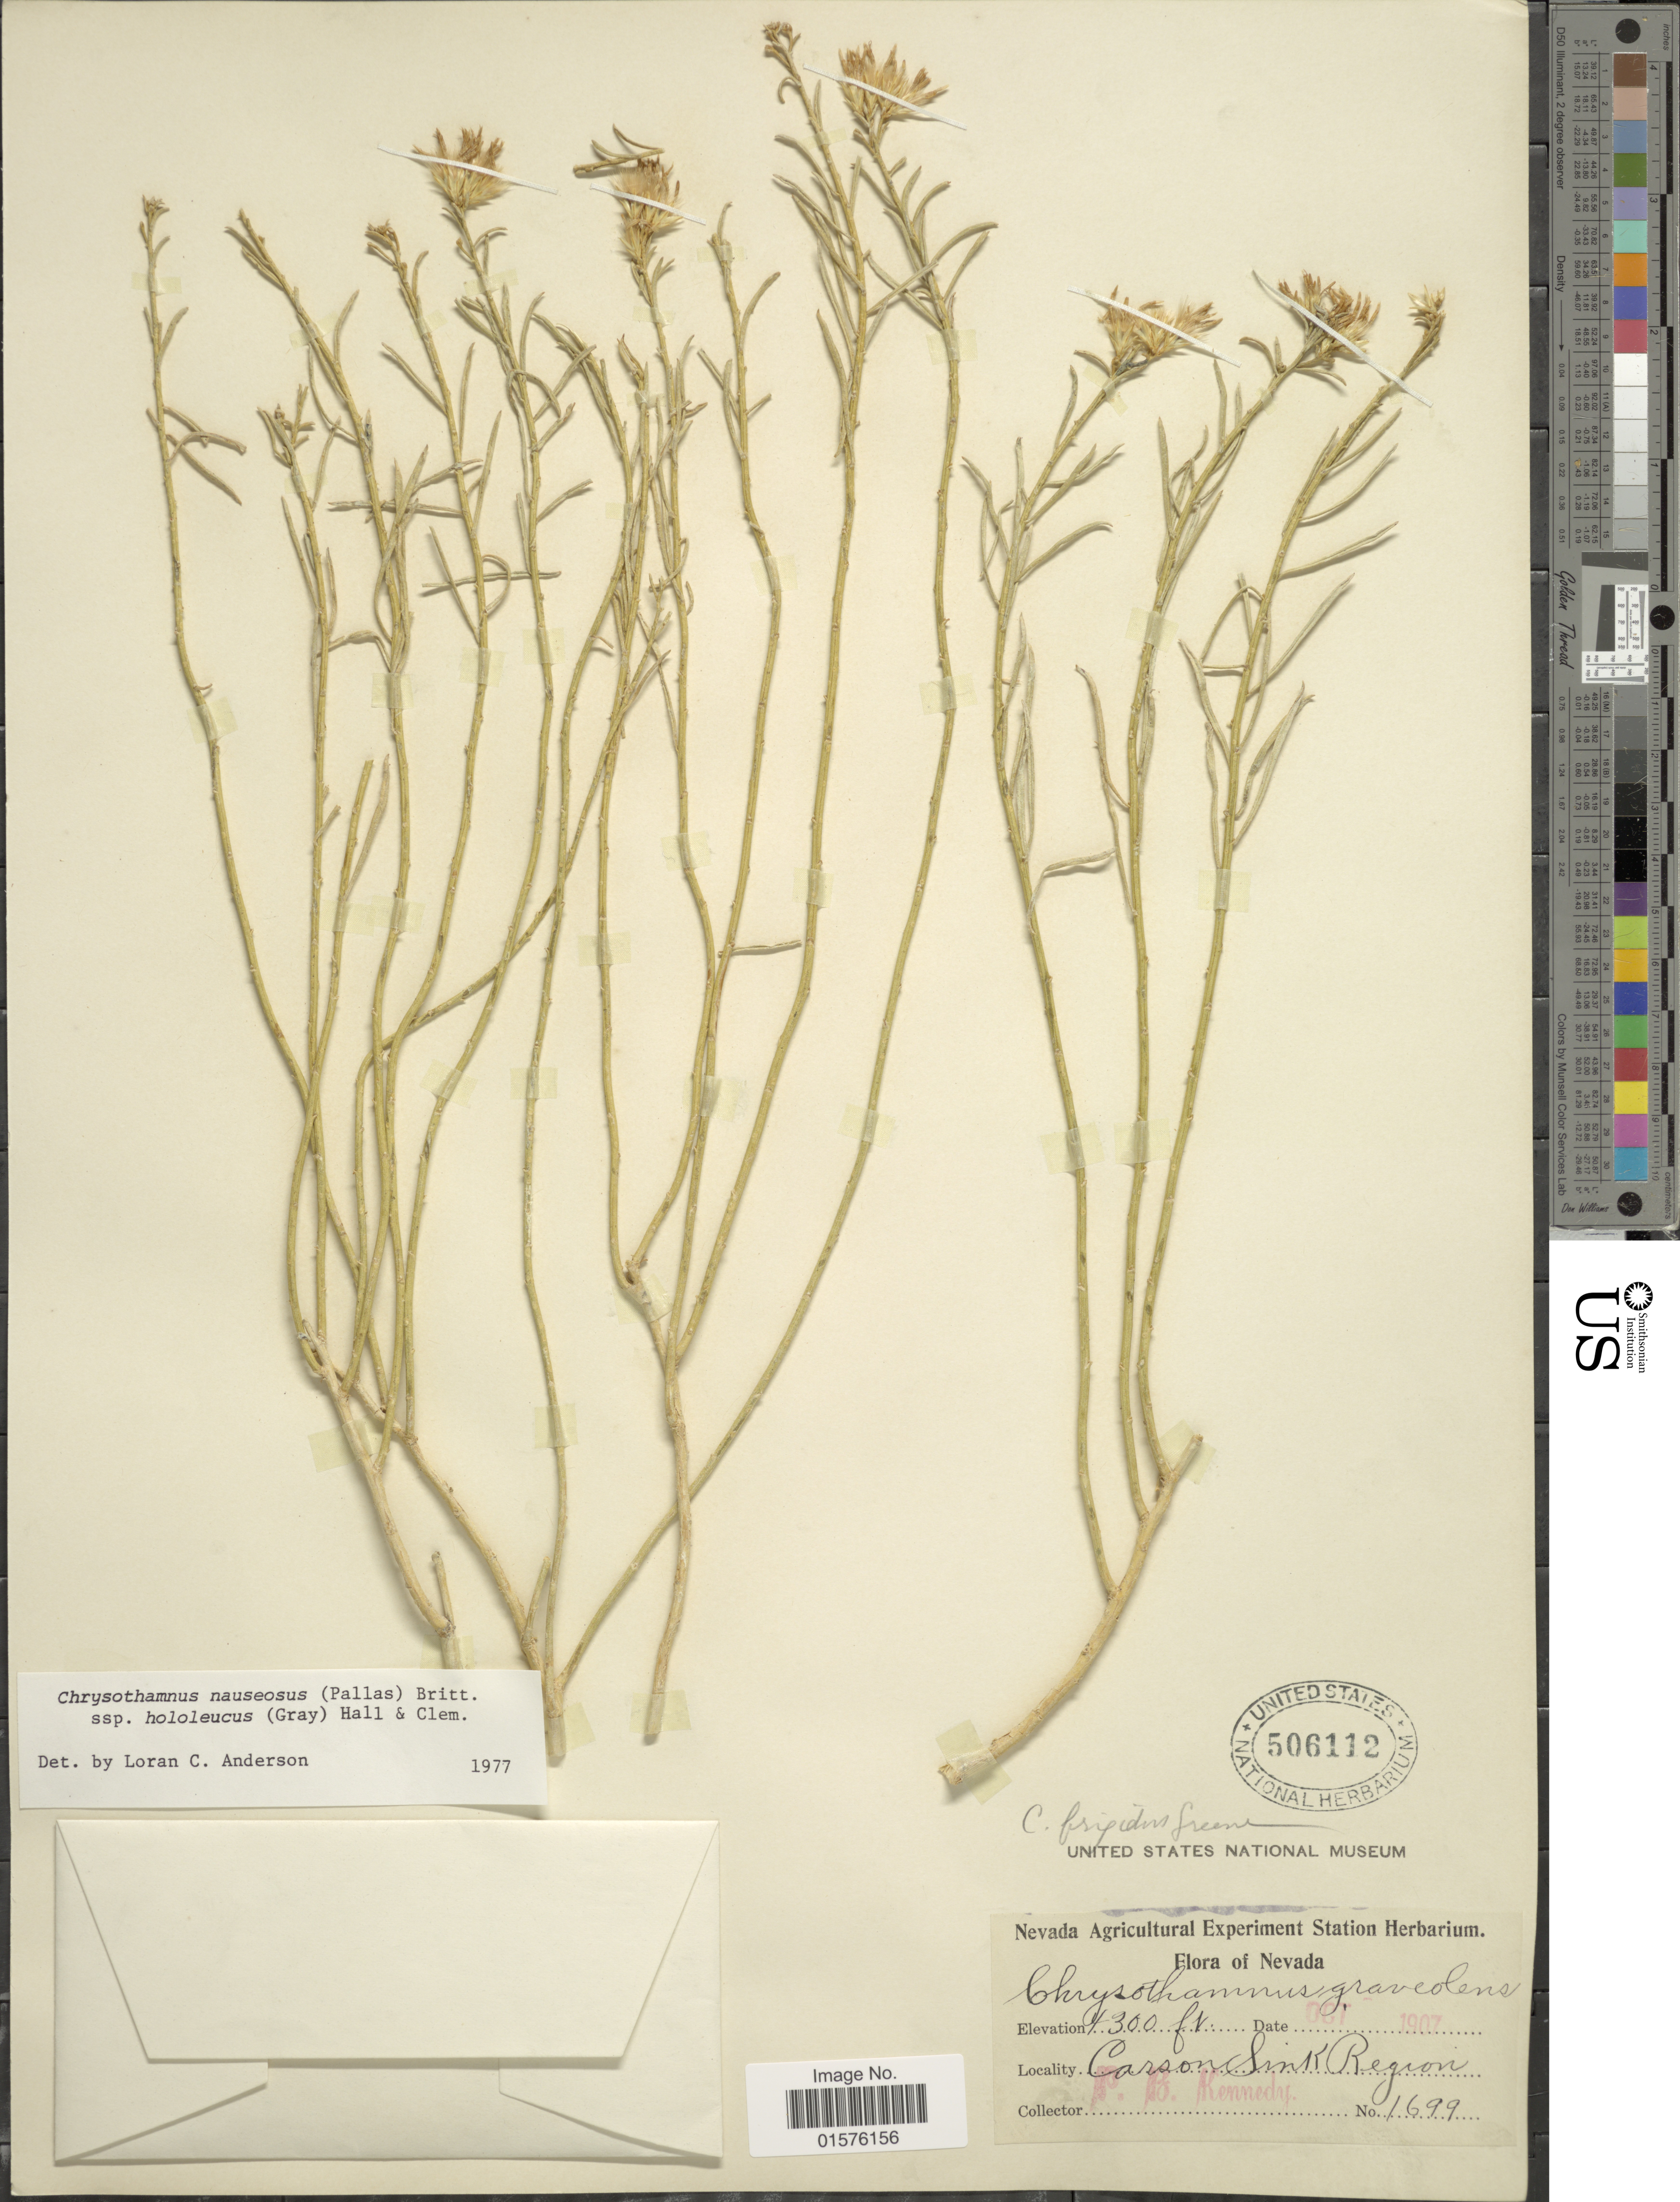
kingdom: Plantae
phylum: Tracheophyta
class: Magnoliopsida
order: Asterales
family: Asteraceae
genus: Ericameria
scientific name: Ericameria nauseosa var. hololeuca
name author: (A. Gray) G.L. Nesom & G.I. Baird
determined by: Urbatsch, Lowell E., Curator (LSU), Louisiana State University (UNITED STATES)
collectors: P. B. Kennedy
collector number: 1699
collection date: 1907-10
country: United States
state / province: Nevada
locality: Carson Sink Region.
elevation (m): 1311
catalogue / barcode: US 506112